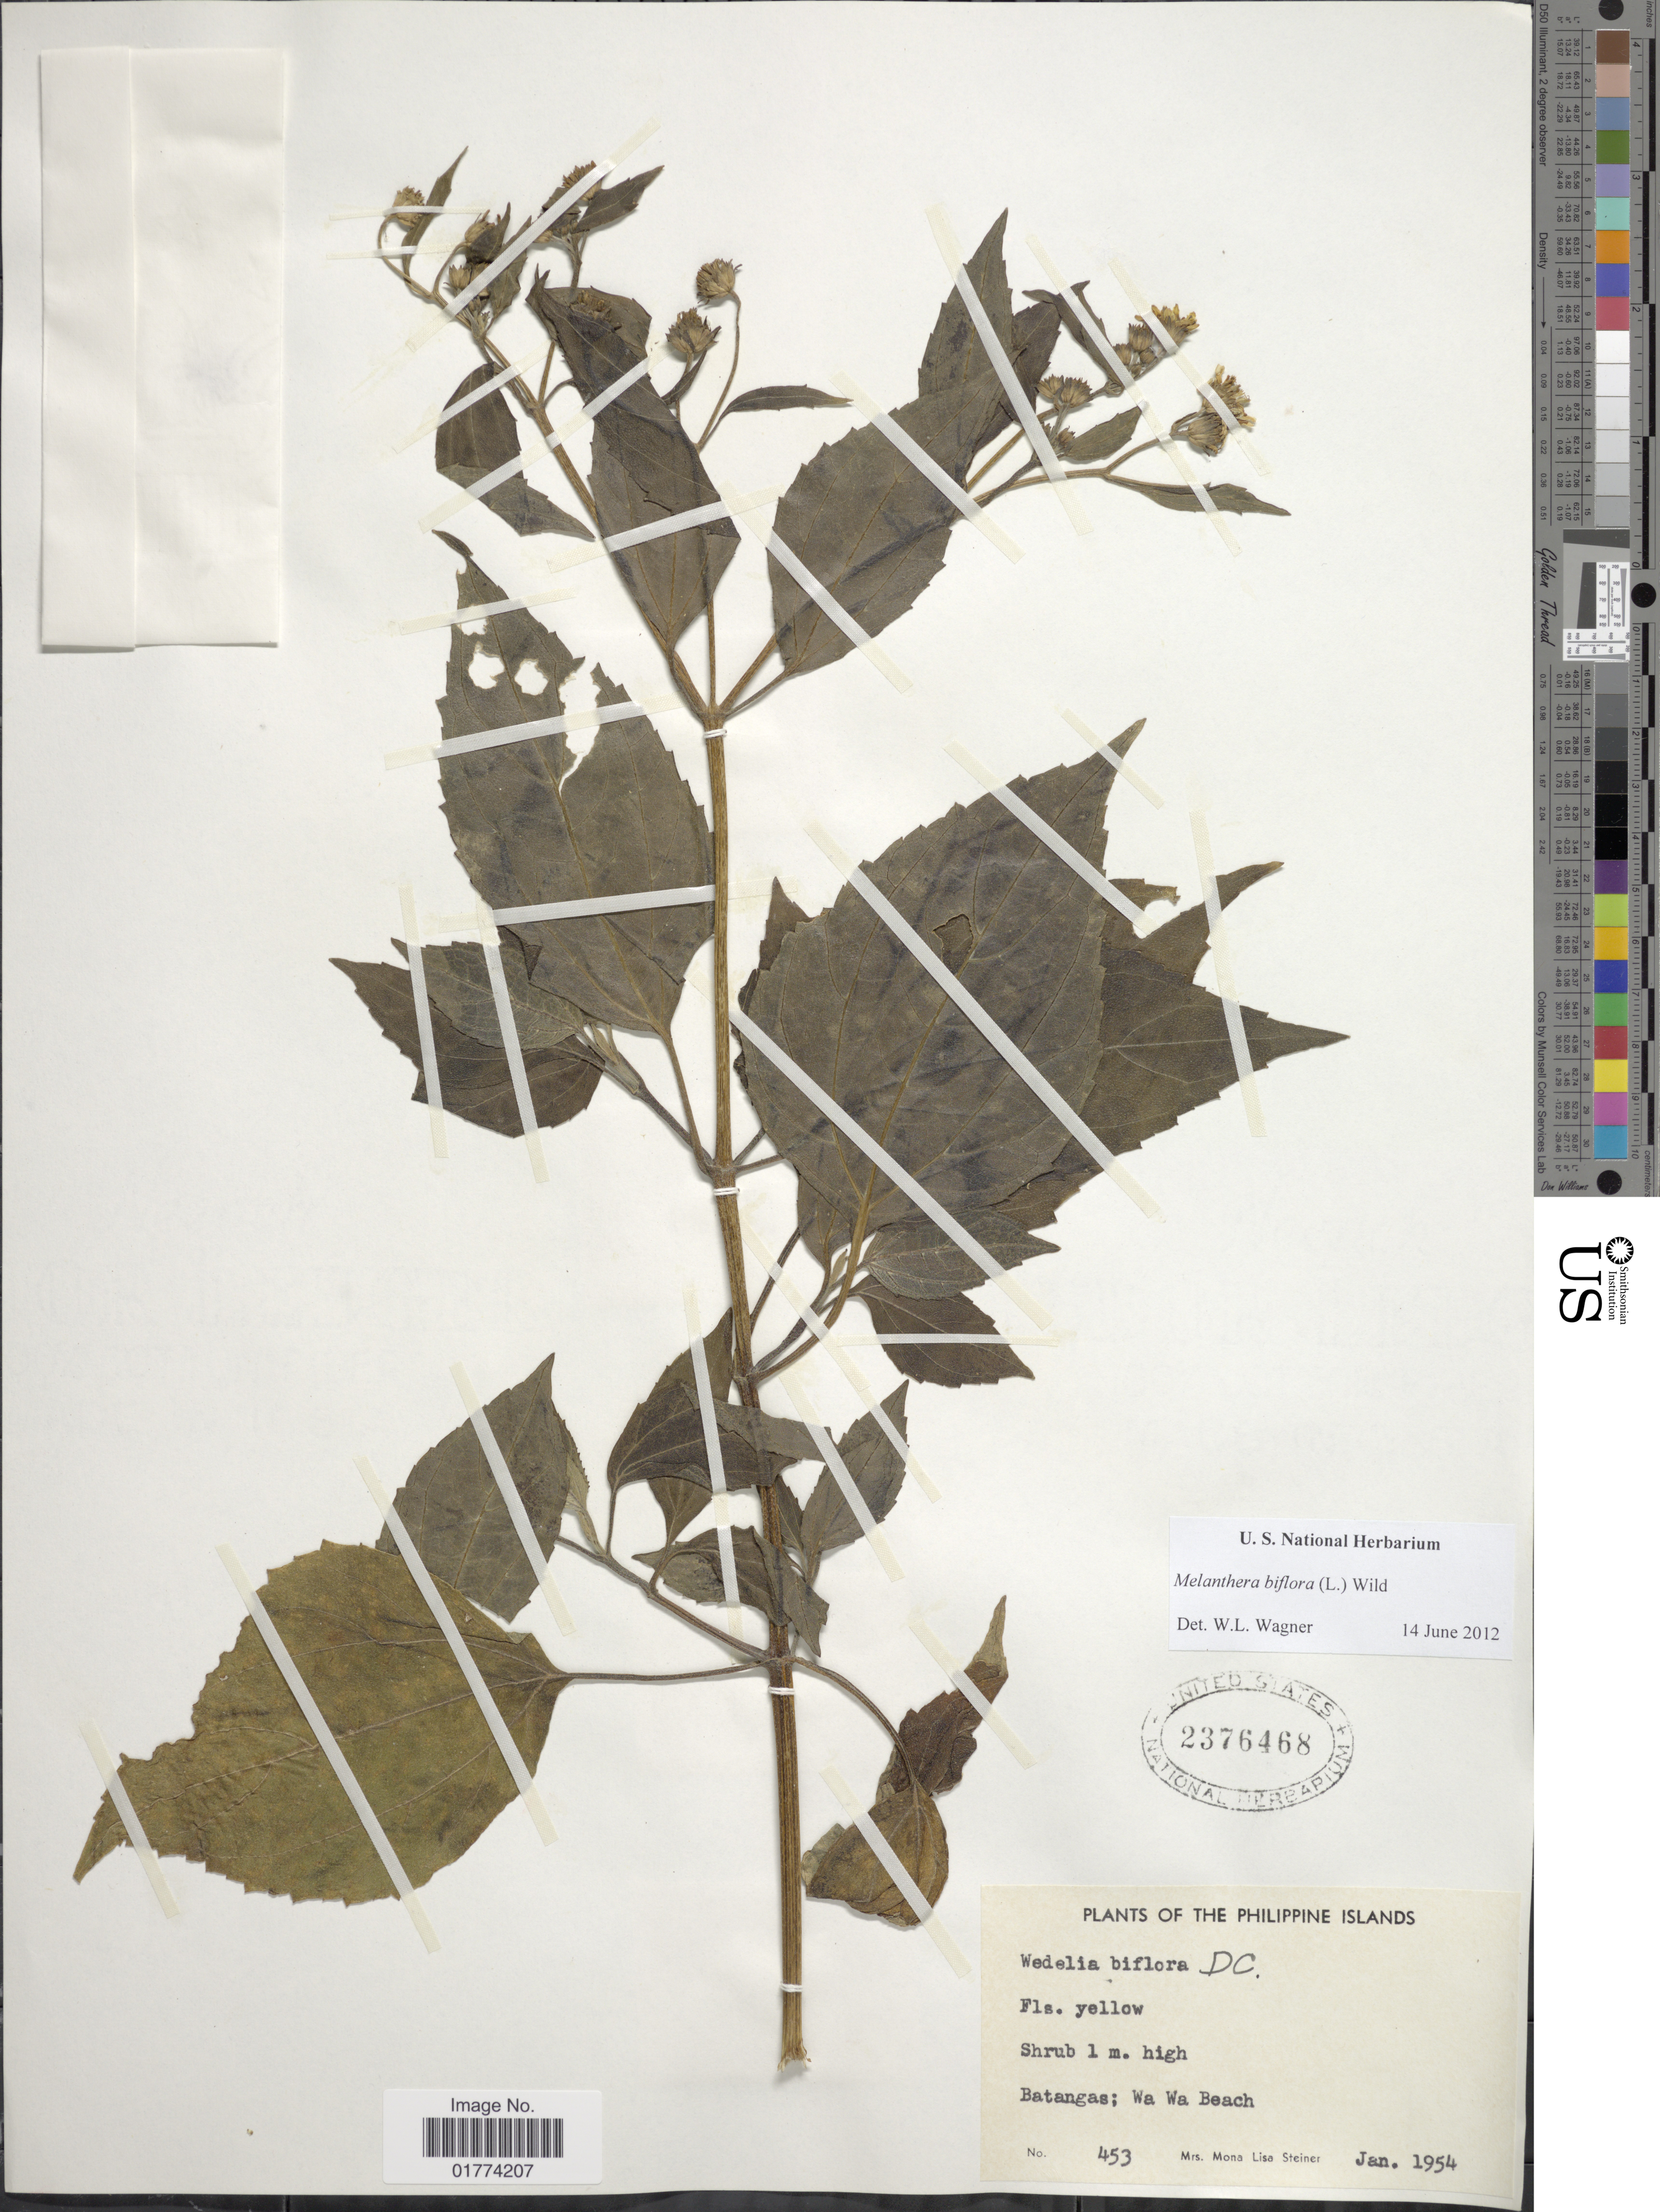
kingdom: Plantae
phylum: Tracheophyta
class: Magnoliopsida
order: Asterales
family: Asteraceae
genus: Wollastonia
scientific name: Wollastonia biflora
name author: (L.) DC.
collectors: M. Steiner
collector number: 453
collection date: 1951-01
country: Philippines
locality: Batangas: Wa Wa Beach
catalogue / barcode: US 2376468